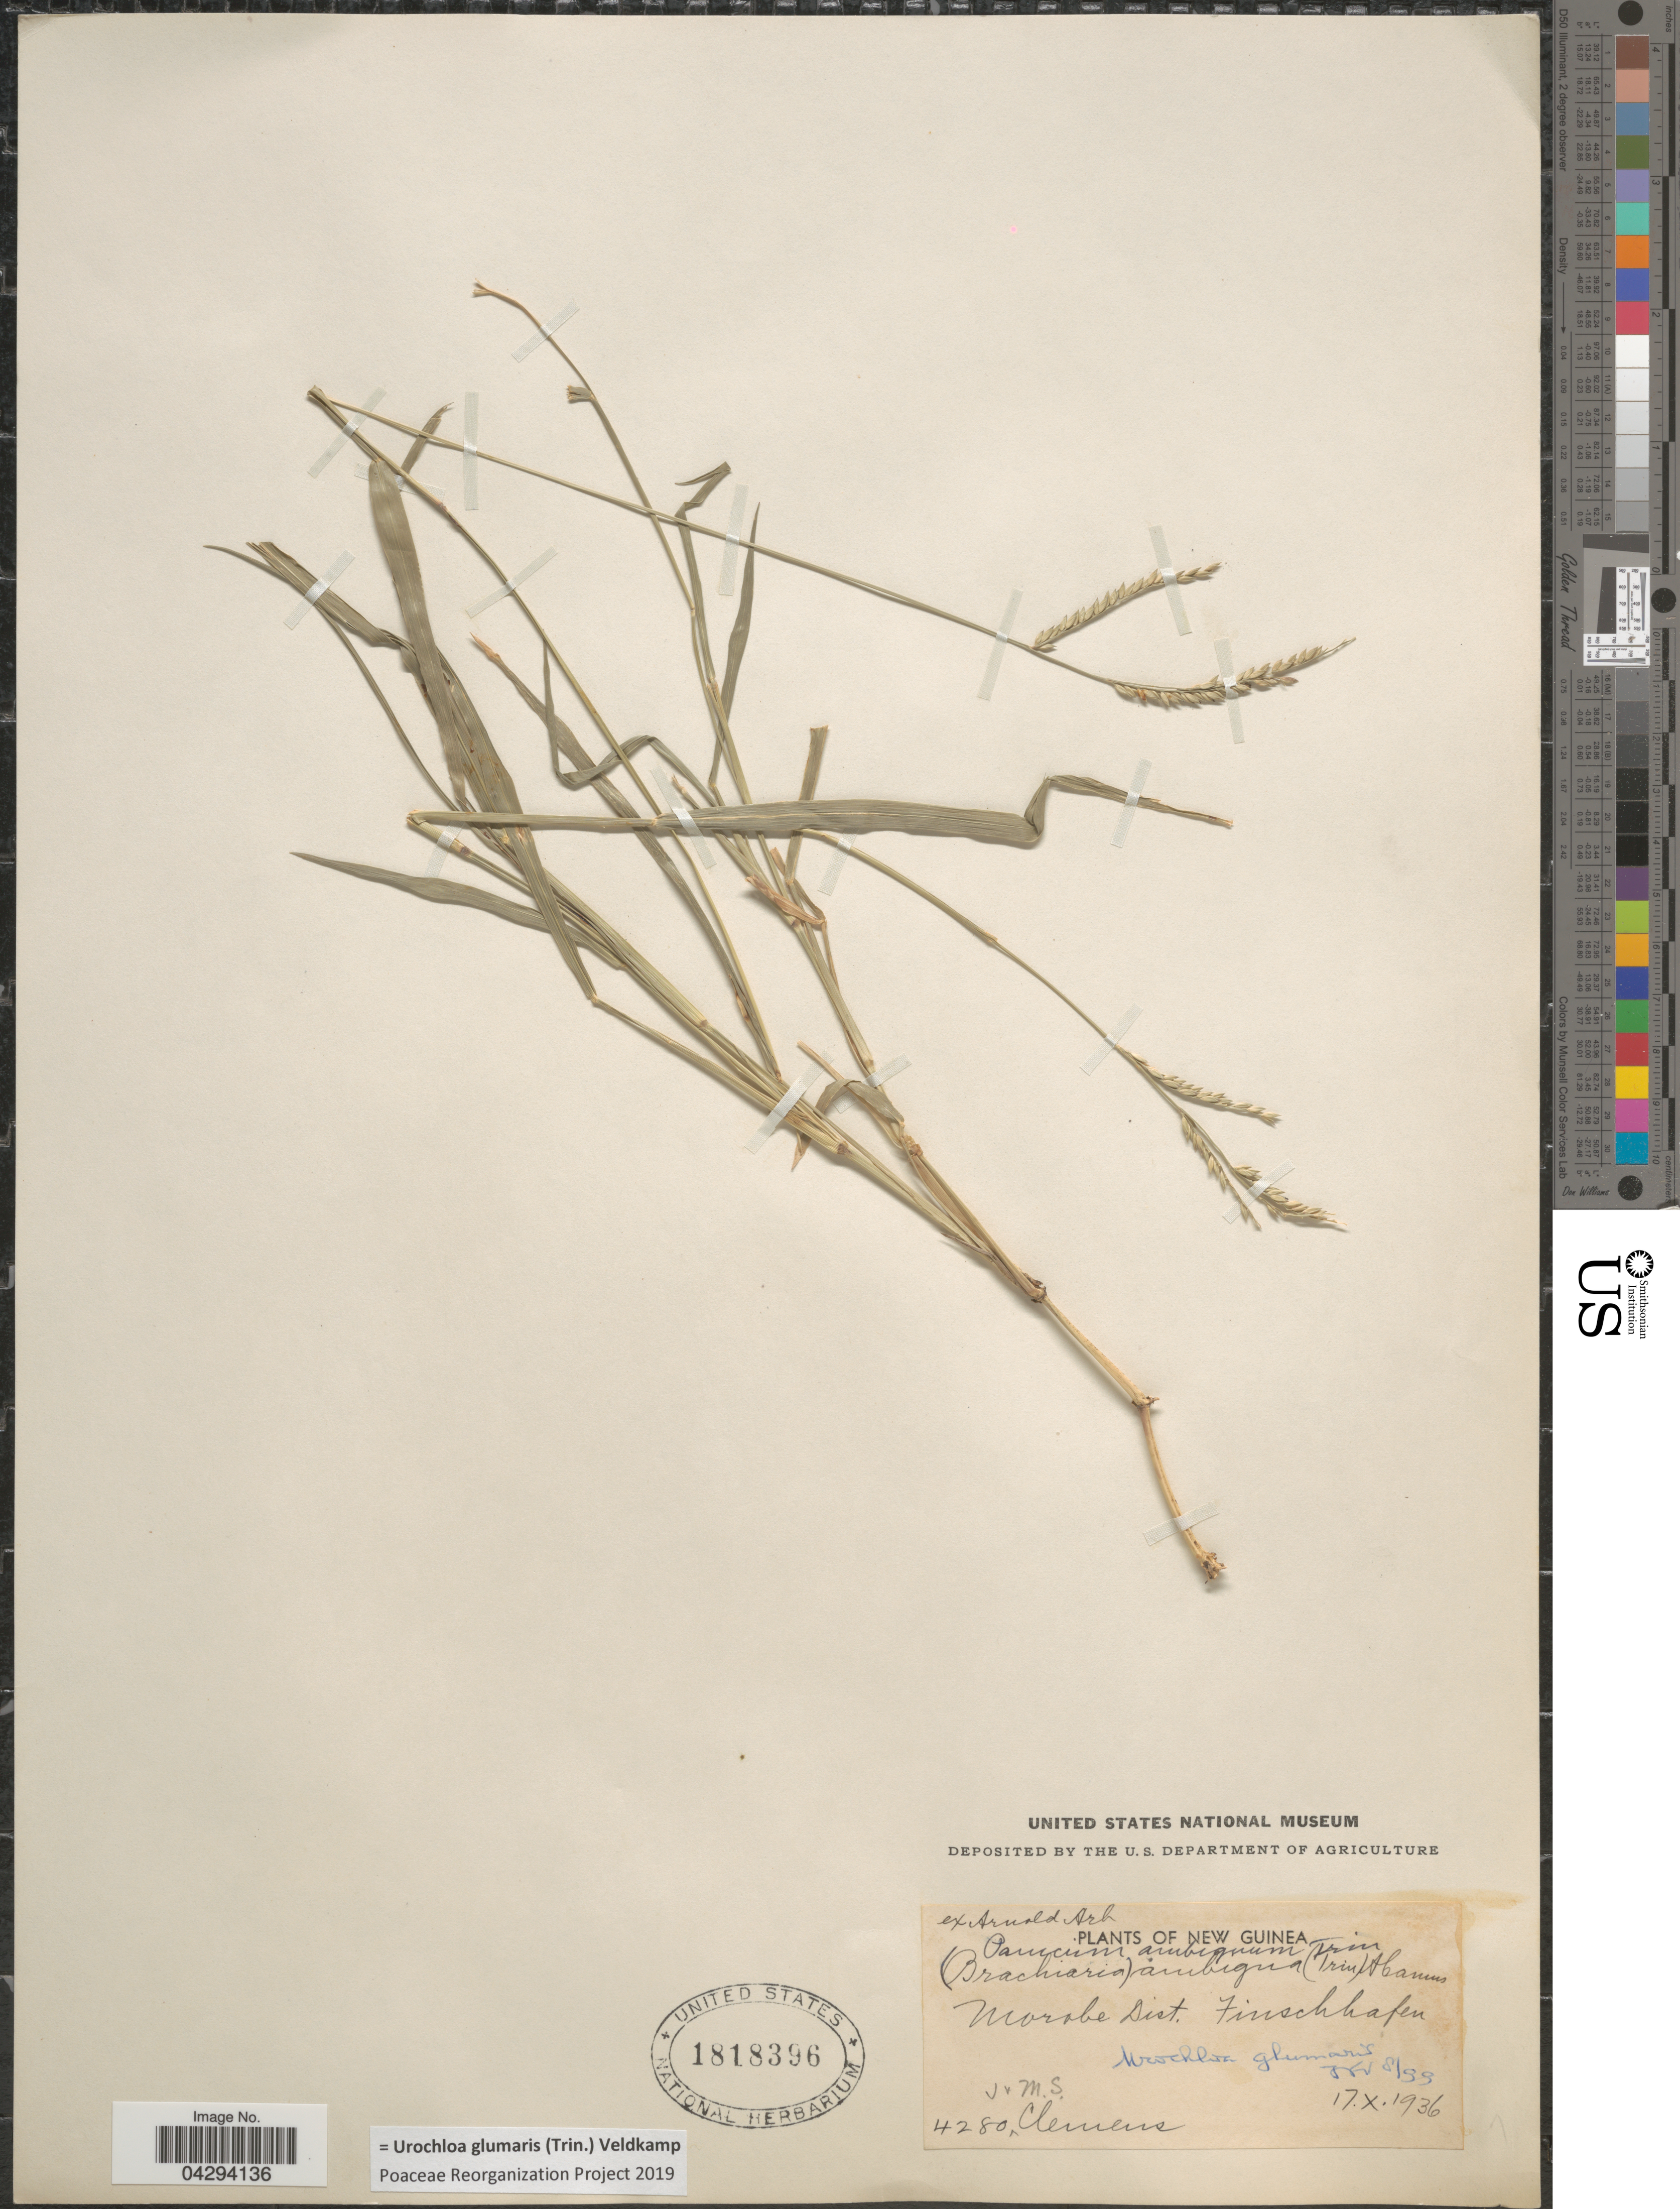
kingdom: Plantae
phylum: Tracheophyta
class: Liliopsida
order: Poales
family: Poaceae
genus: Urochloa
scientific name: Urochloa glumaris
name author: (Trin.) Veldkamp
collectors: J. Clemens & M. S. Clemens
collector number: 4280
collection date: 1936-10-17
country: Papua New Guinea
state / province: Morobe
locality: New Guinea. Morobe Dist. Finschhafen.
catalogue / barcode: US 1818396